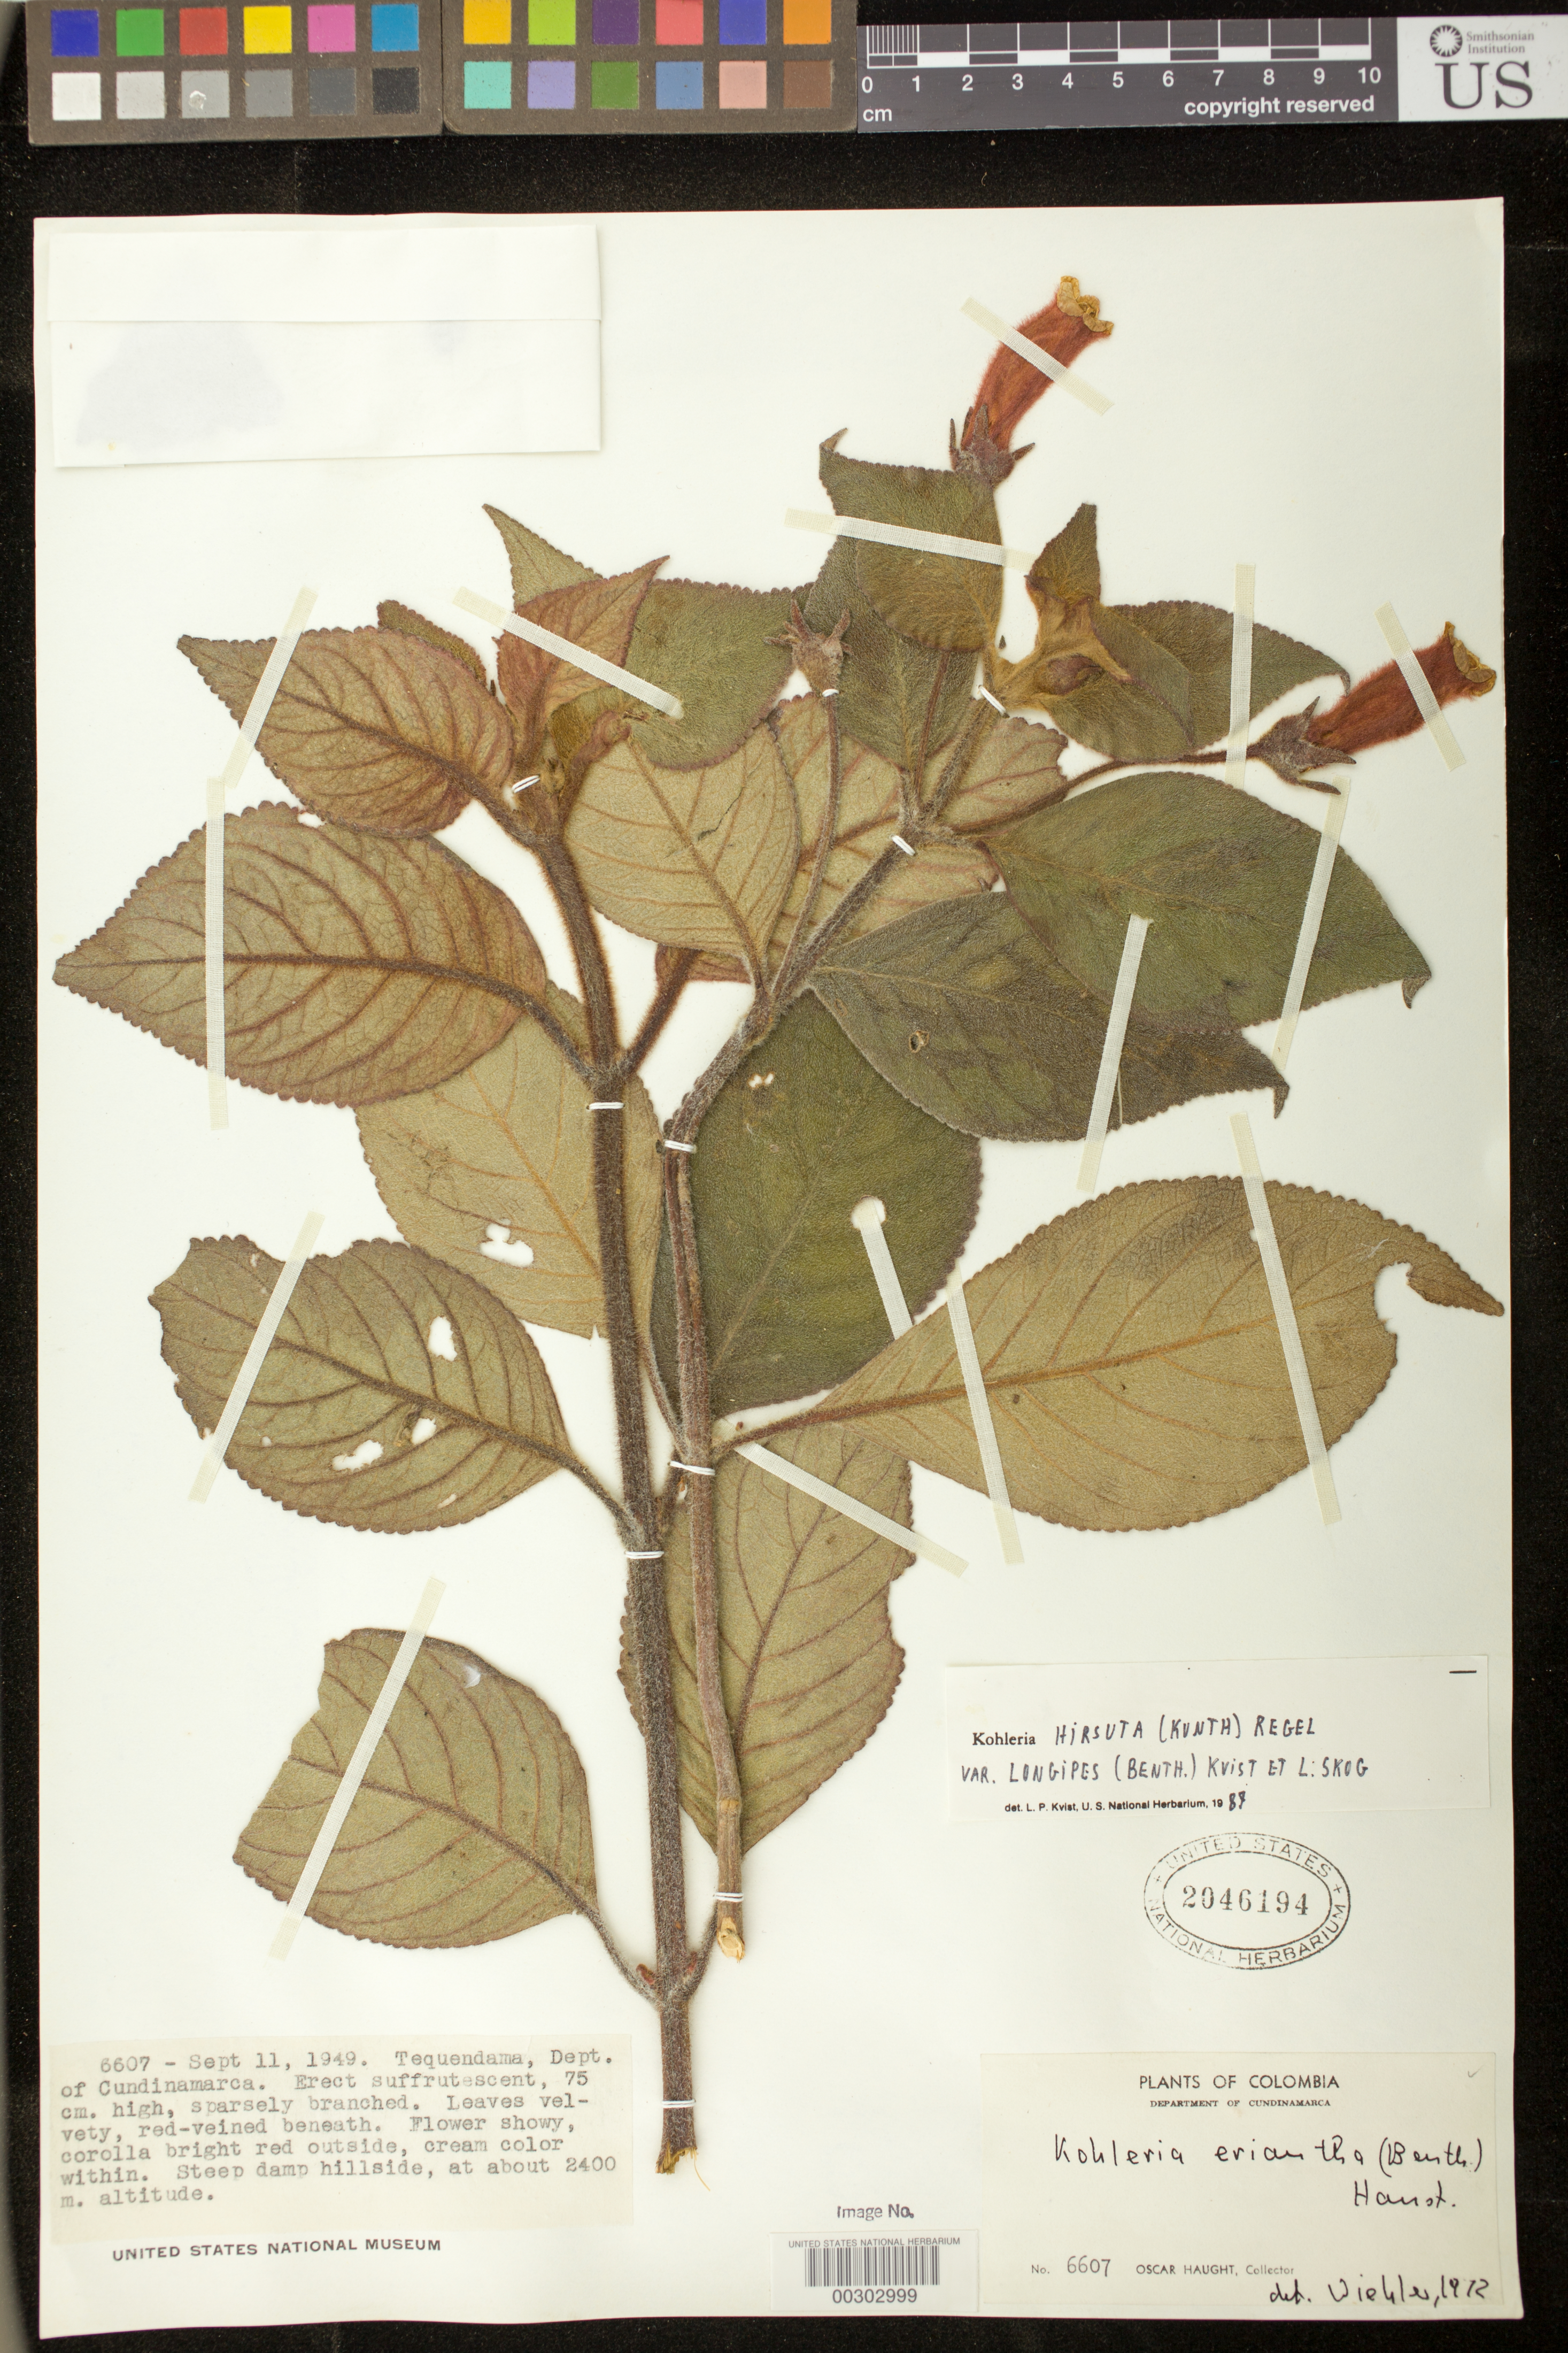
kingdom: Plantae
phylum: Tracheophyta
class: Magnoliopsida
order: Lamiales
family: Gesneriaceae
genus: Kohleria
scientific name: Kohleria hirsuta var. longipes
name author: (Benth.) L.P. Kvist & L.E. Skog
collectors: O. L. Haught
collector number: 6607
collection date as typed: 11 Sep 1949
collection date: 1949-09-11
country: Colombia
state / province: Cundinamarca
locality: Tequendama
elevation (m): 2400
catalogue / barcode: US 2046194